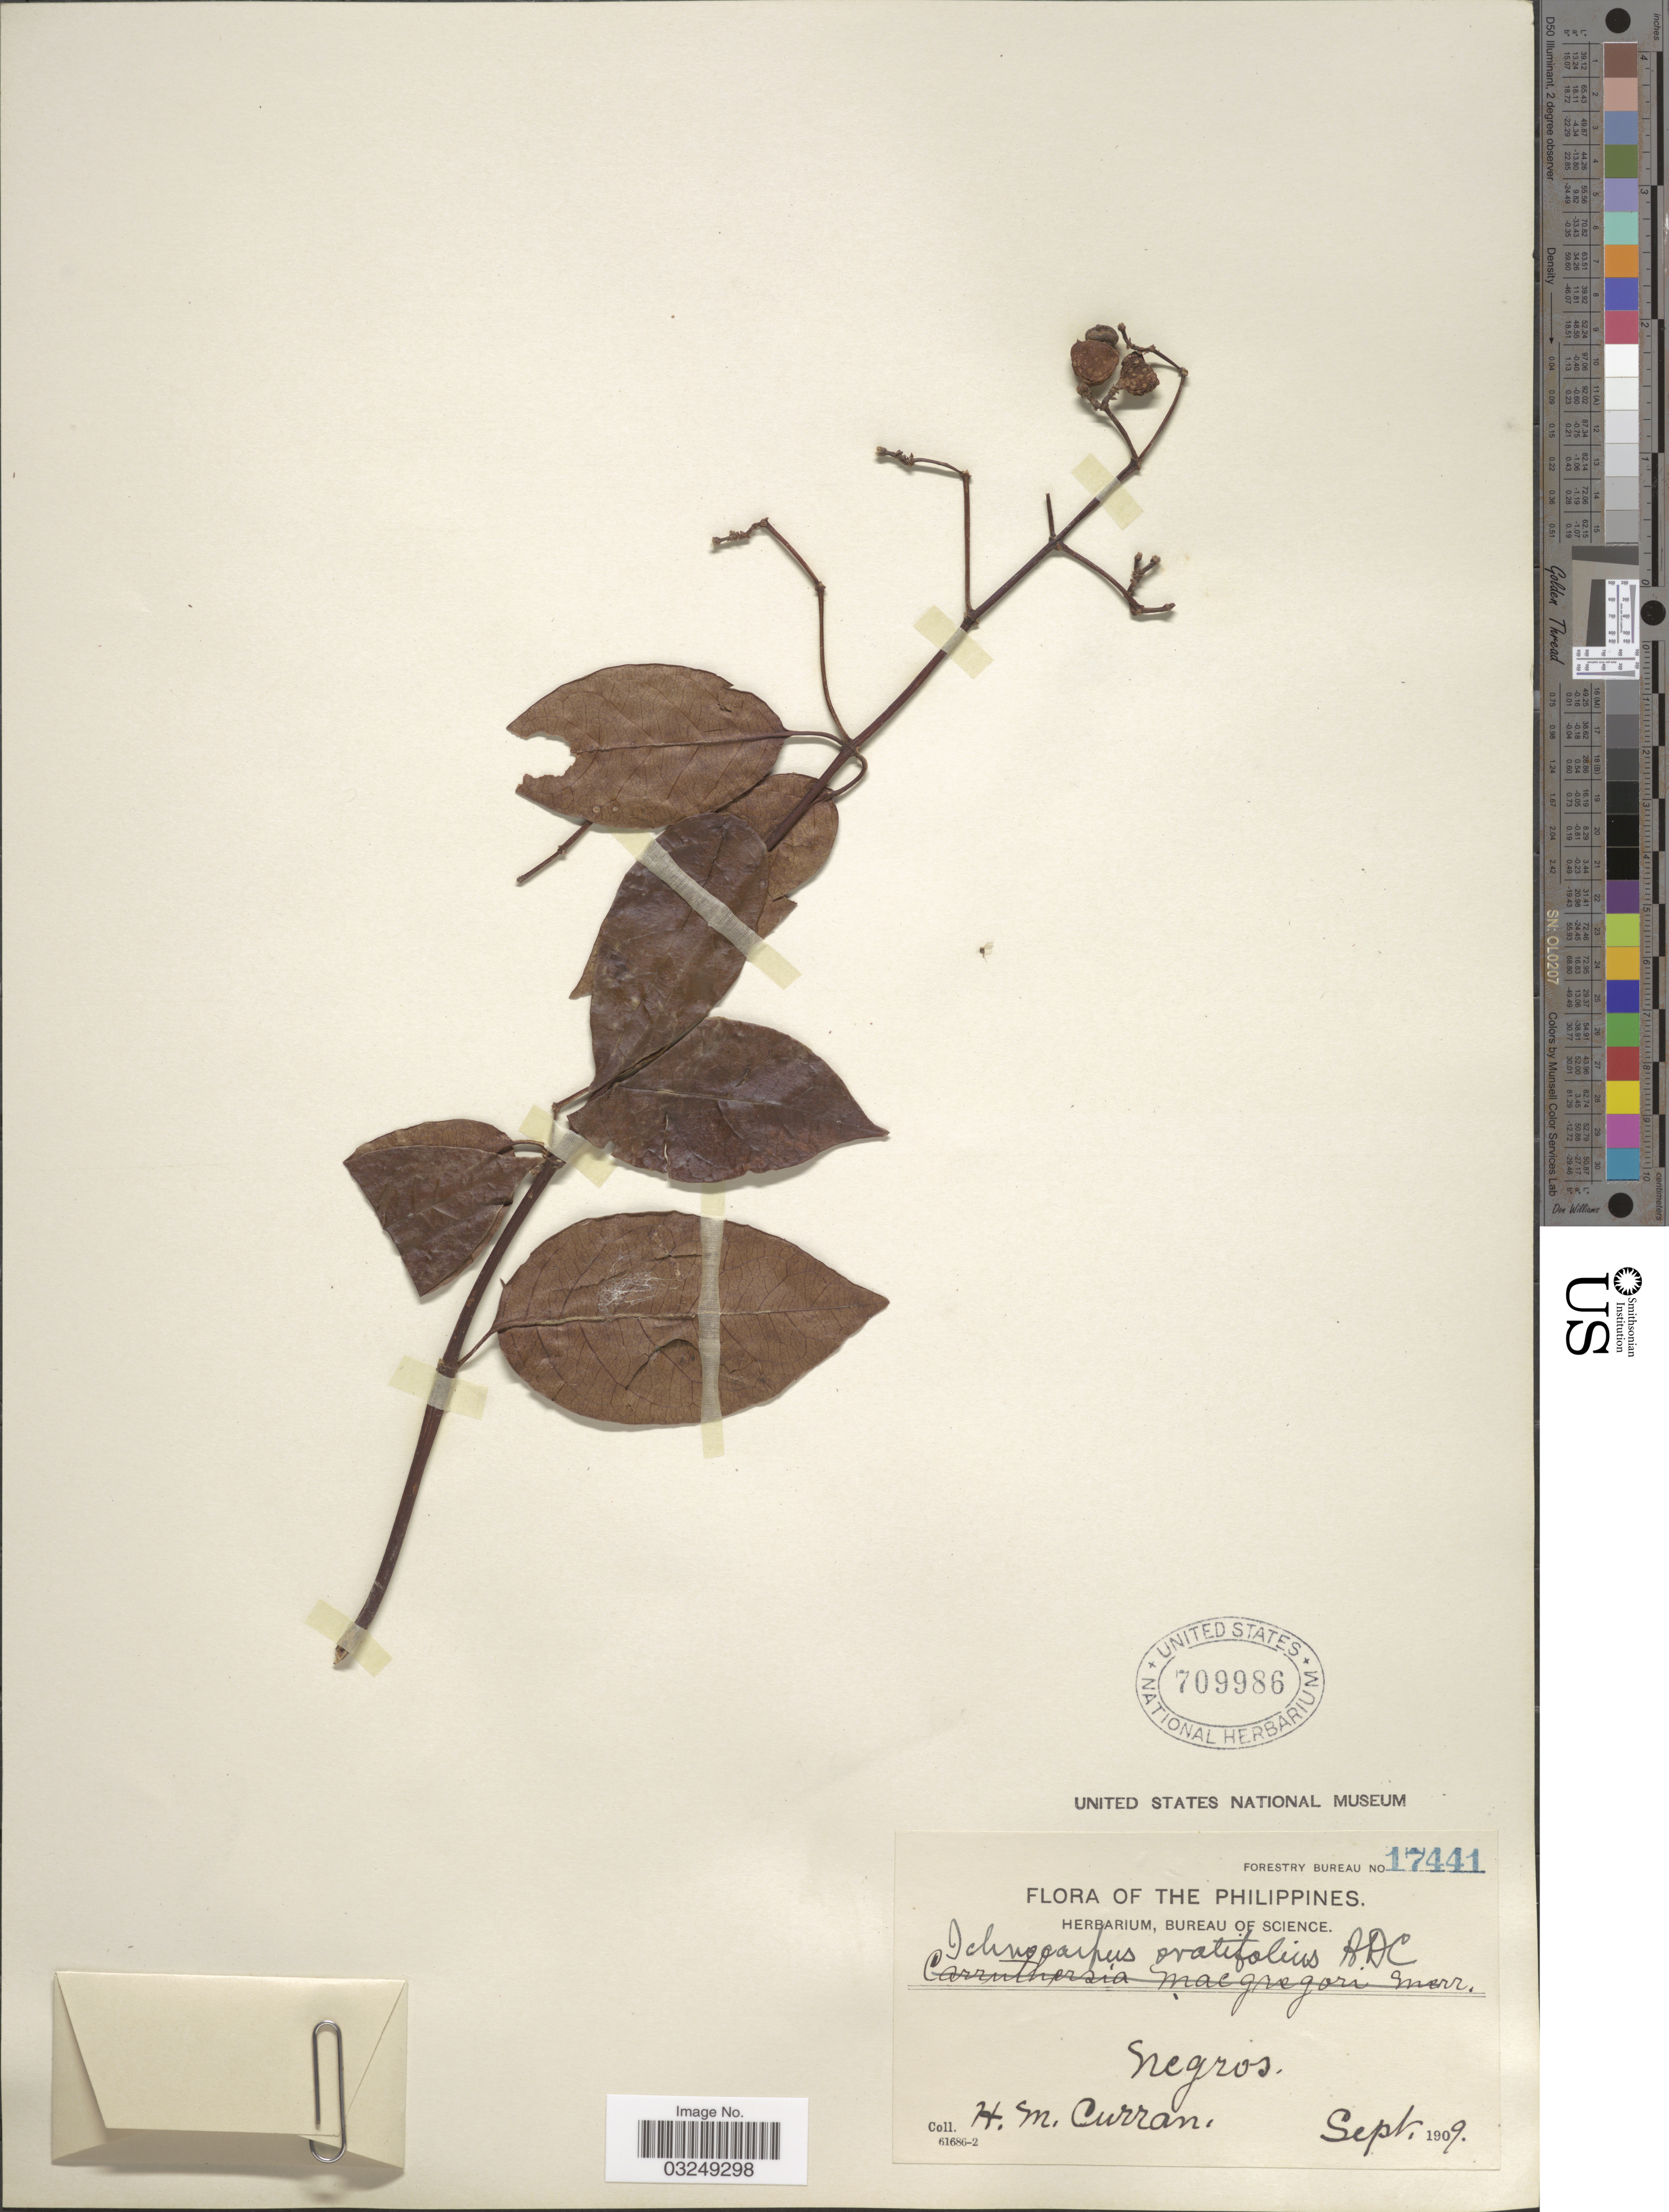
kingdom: Plantae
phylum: Tracheophyta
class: Magnoliopsida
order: Gentianales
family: Apocynaceae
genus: Ichnocarpus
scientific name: Ichnocarpus frutescens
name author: (L.) W.T. Aiton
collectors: H. M. Curran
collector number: Forestry Bureau 17441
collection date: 1909-09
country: Philippines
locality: Negros.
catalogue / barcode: US 709986